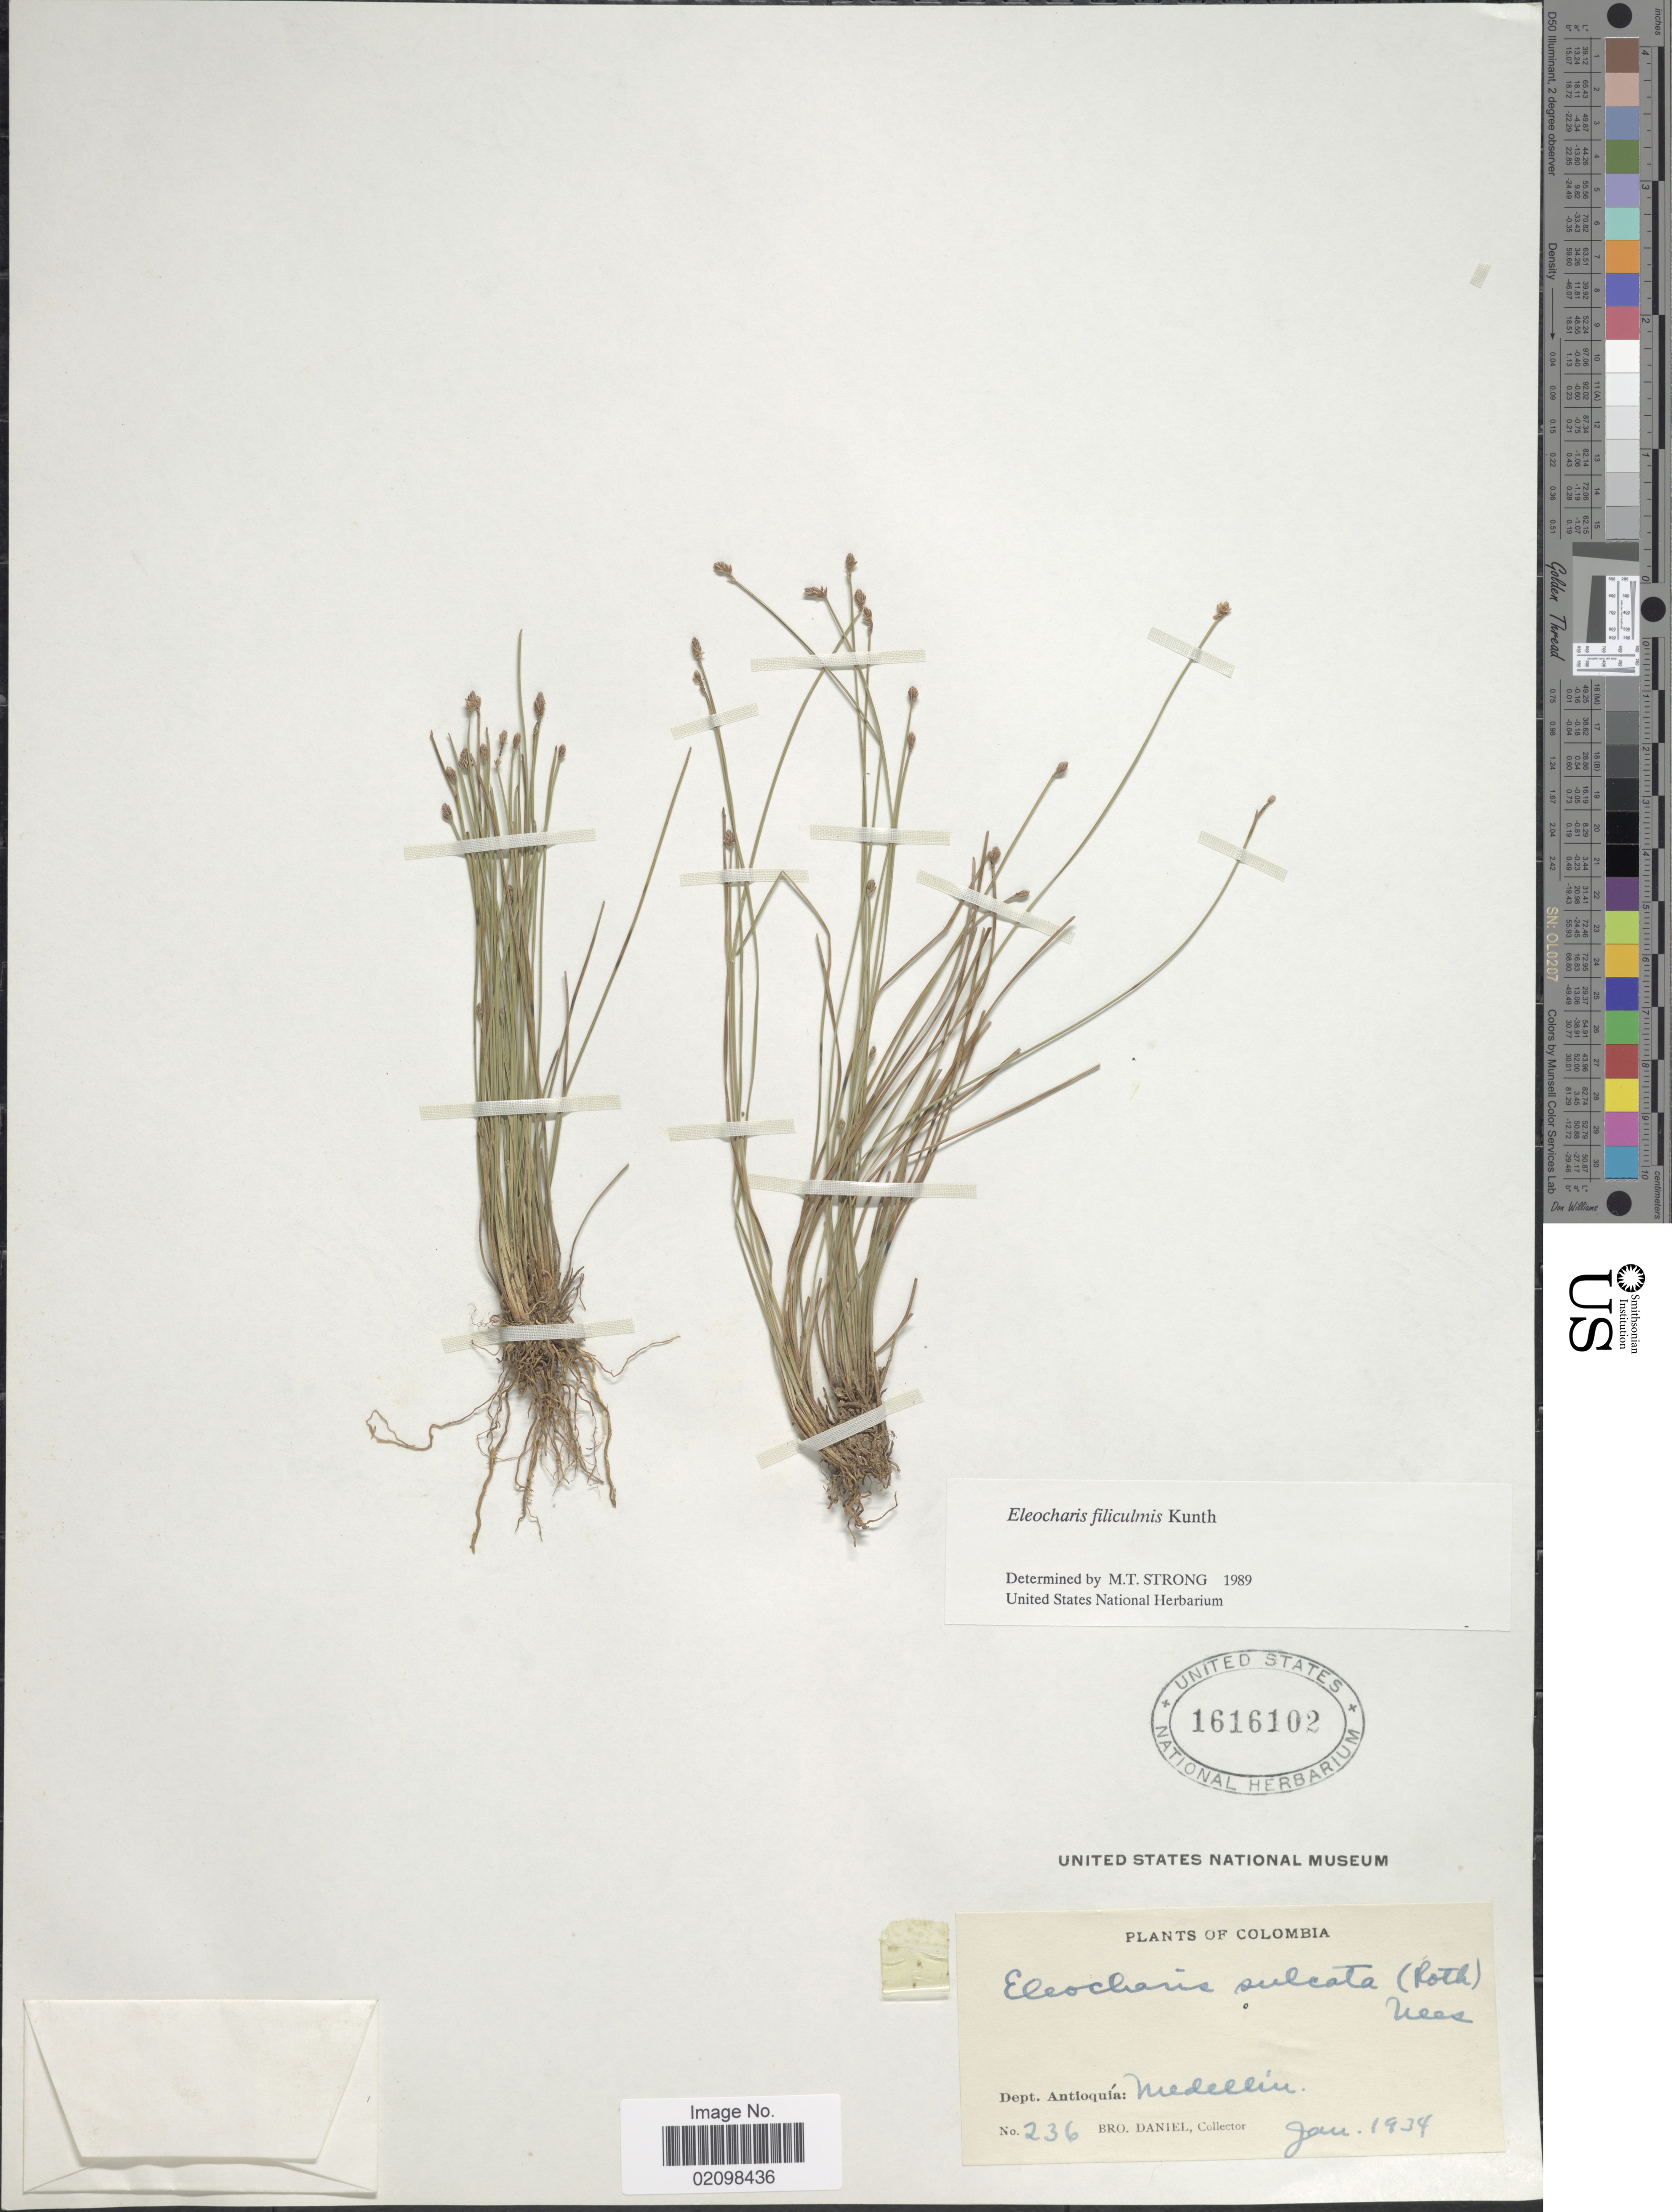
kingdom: Plantae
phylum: Tracheophyta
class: Liliopsida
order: Poales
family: Cyperaceae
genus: Eleocharis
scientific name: Eleocharis filiculmis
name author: Kunth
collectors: Bro. Daniel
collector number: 236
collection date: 1934-01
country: Colombia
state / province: Antioquia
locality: Medellín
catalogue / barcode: US 1616102